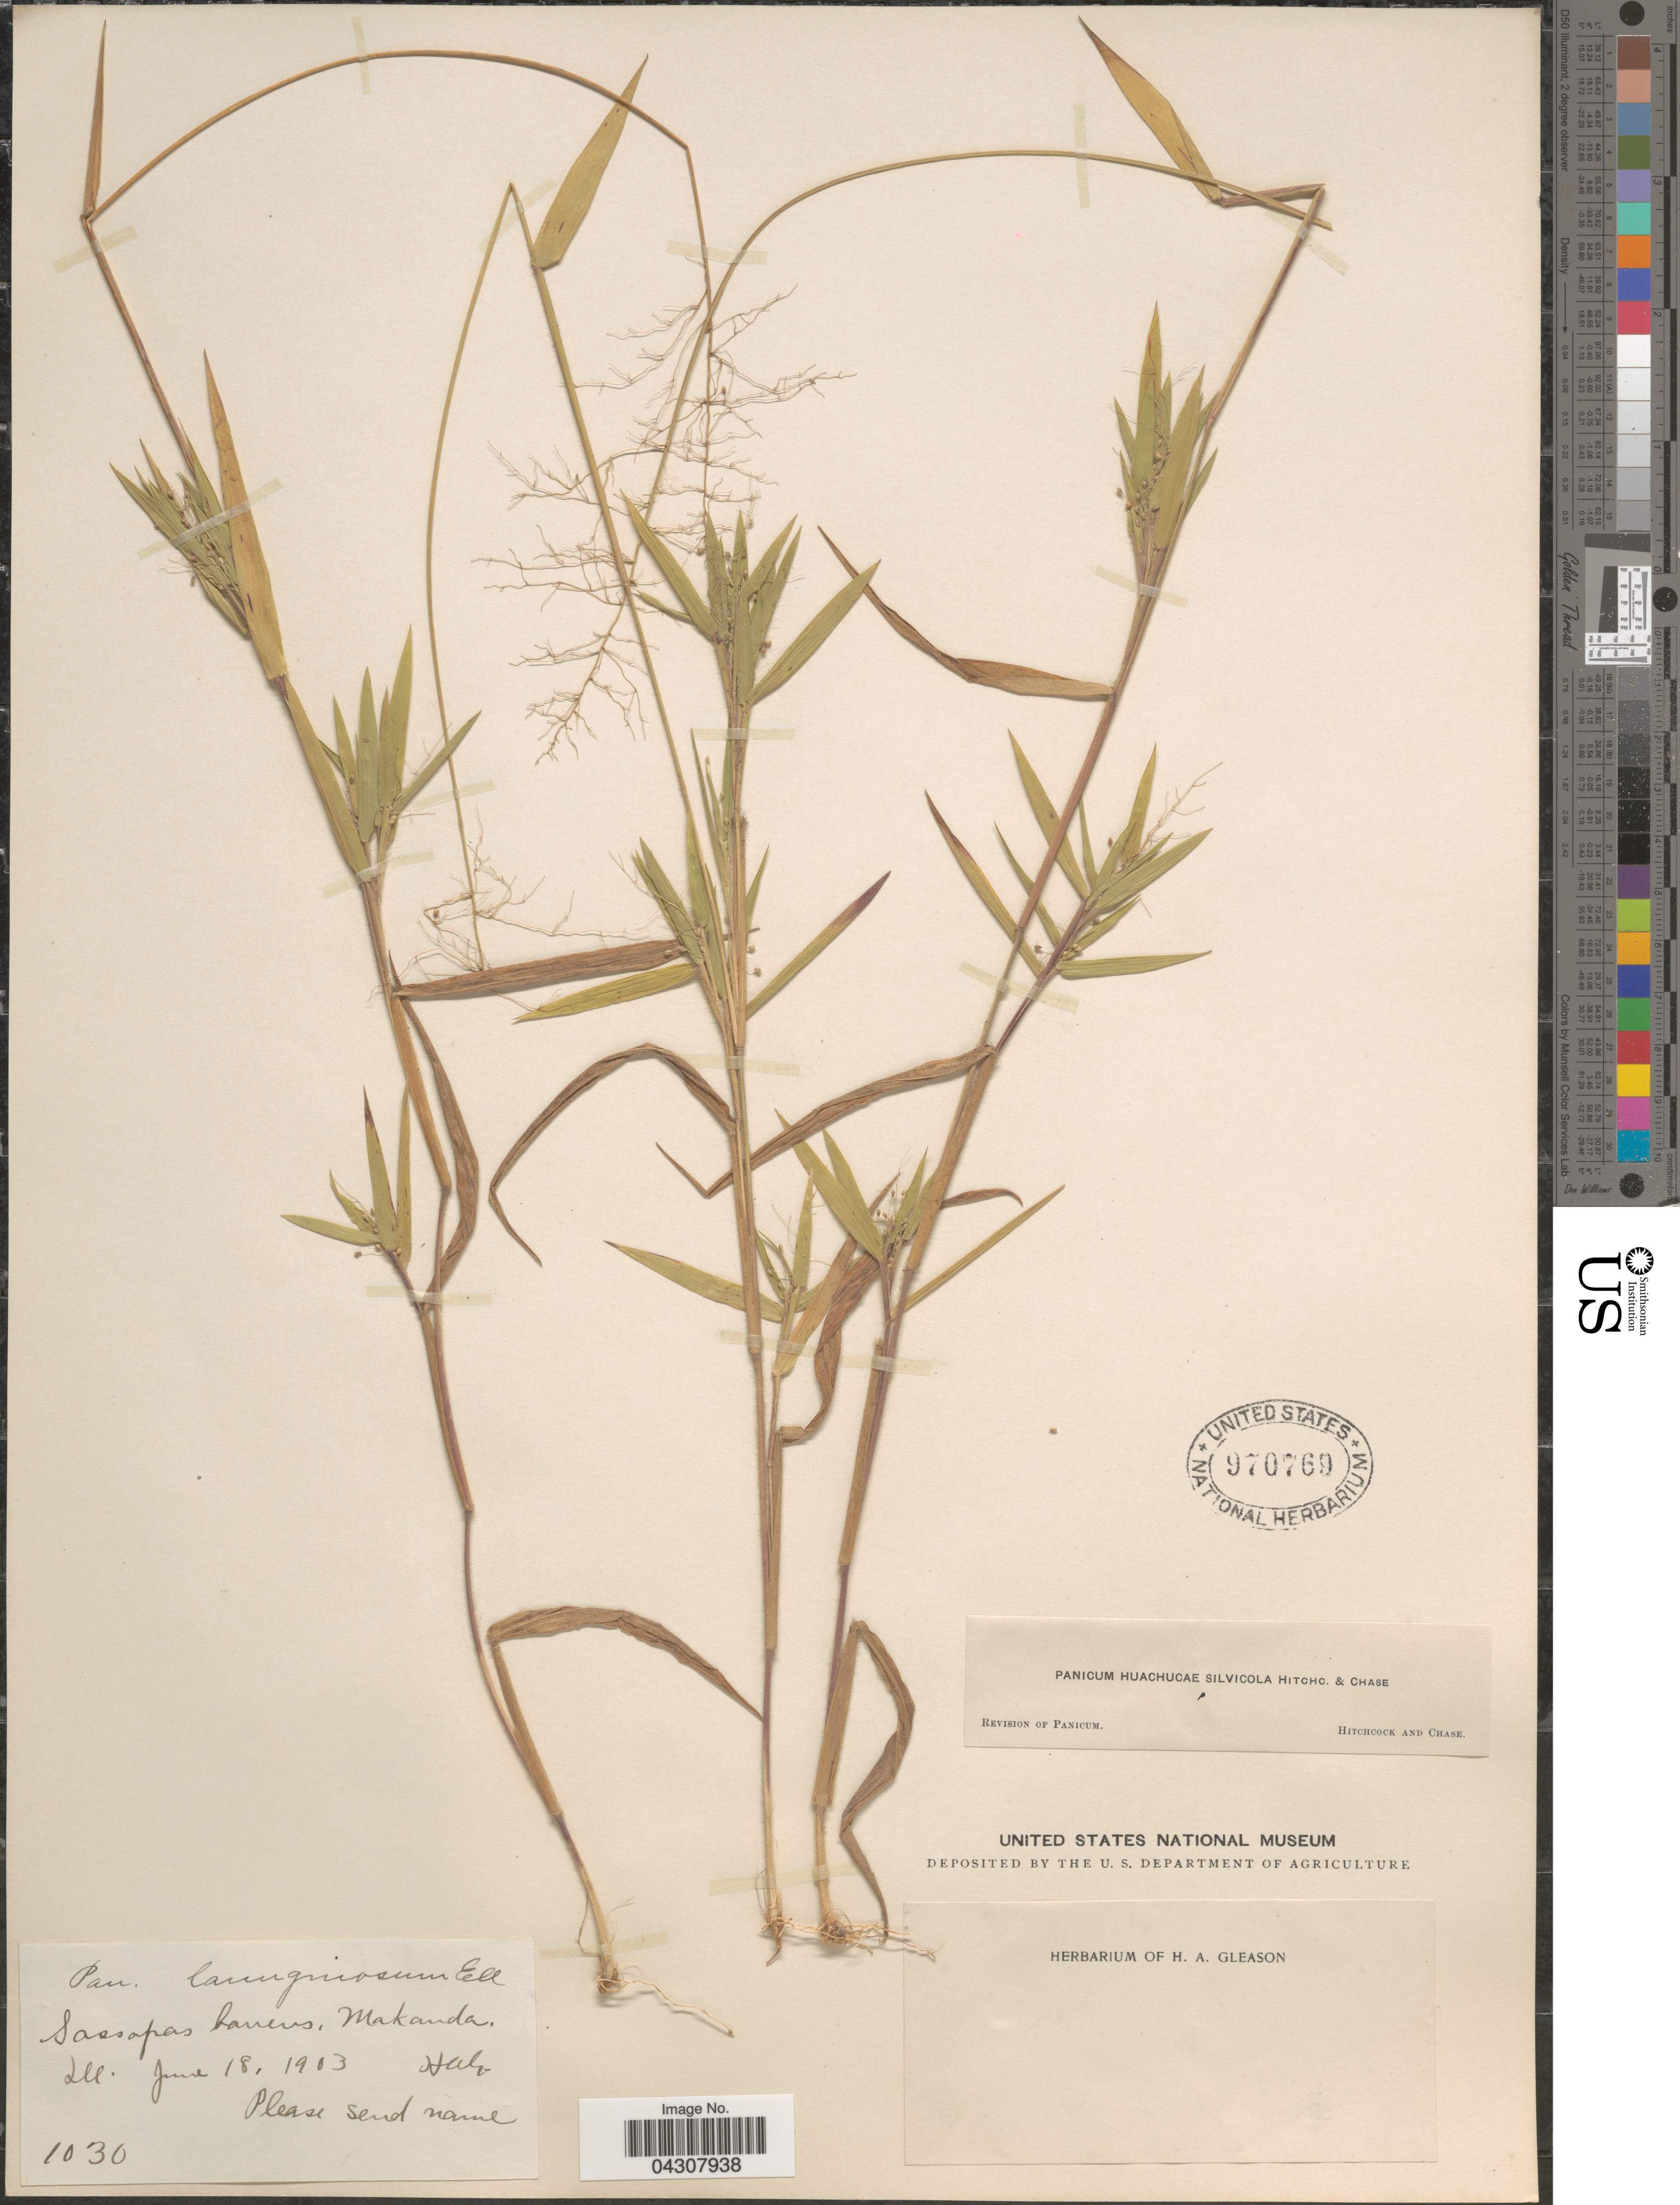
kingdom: Plantae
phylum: Tracheophyta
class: Liliopsida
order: Poales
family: Poaceae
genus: Dichanthelium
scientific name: Dichanthelium acuminatum var. acuminatum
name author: (Sw.) Gould & C.A. Clark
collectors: H. A. Gleason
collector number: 1030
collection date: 1903-06-18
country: United States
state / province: Illinois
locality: Sassapas barrens, Makanda.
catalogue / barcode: US 970769